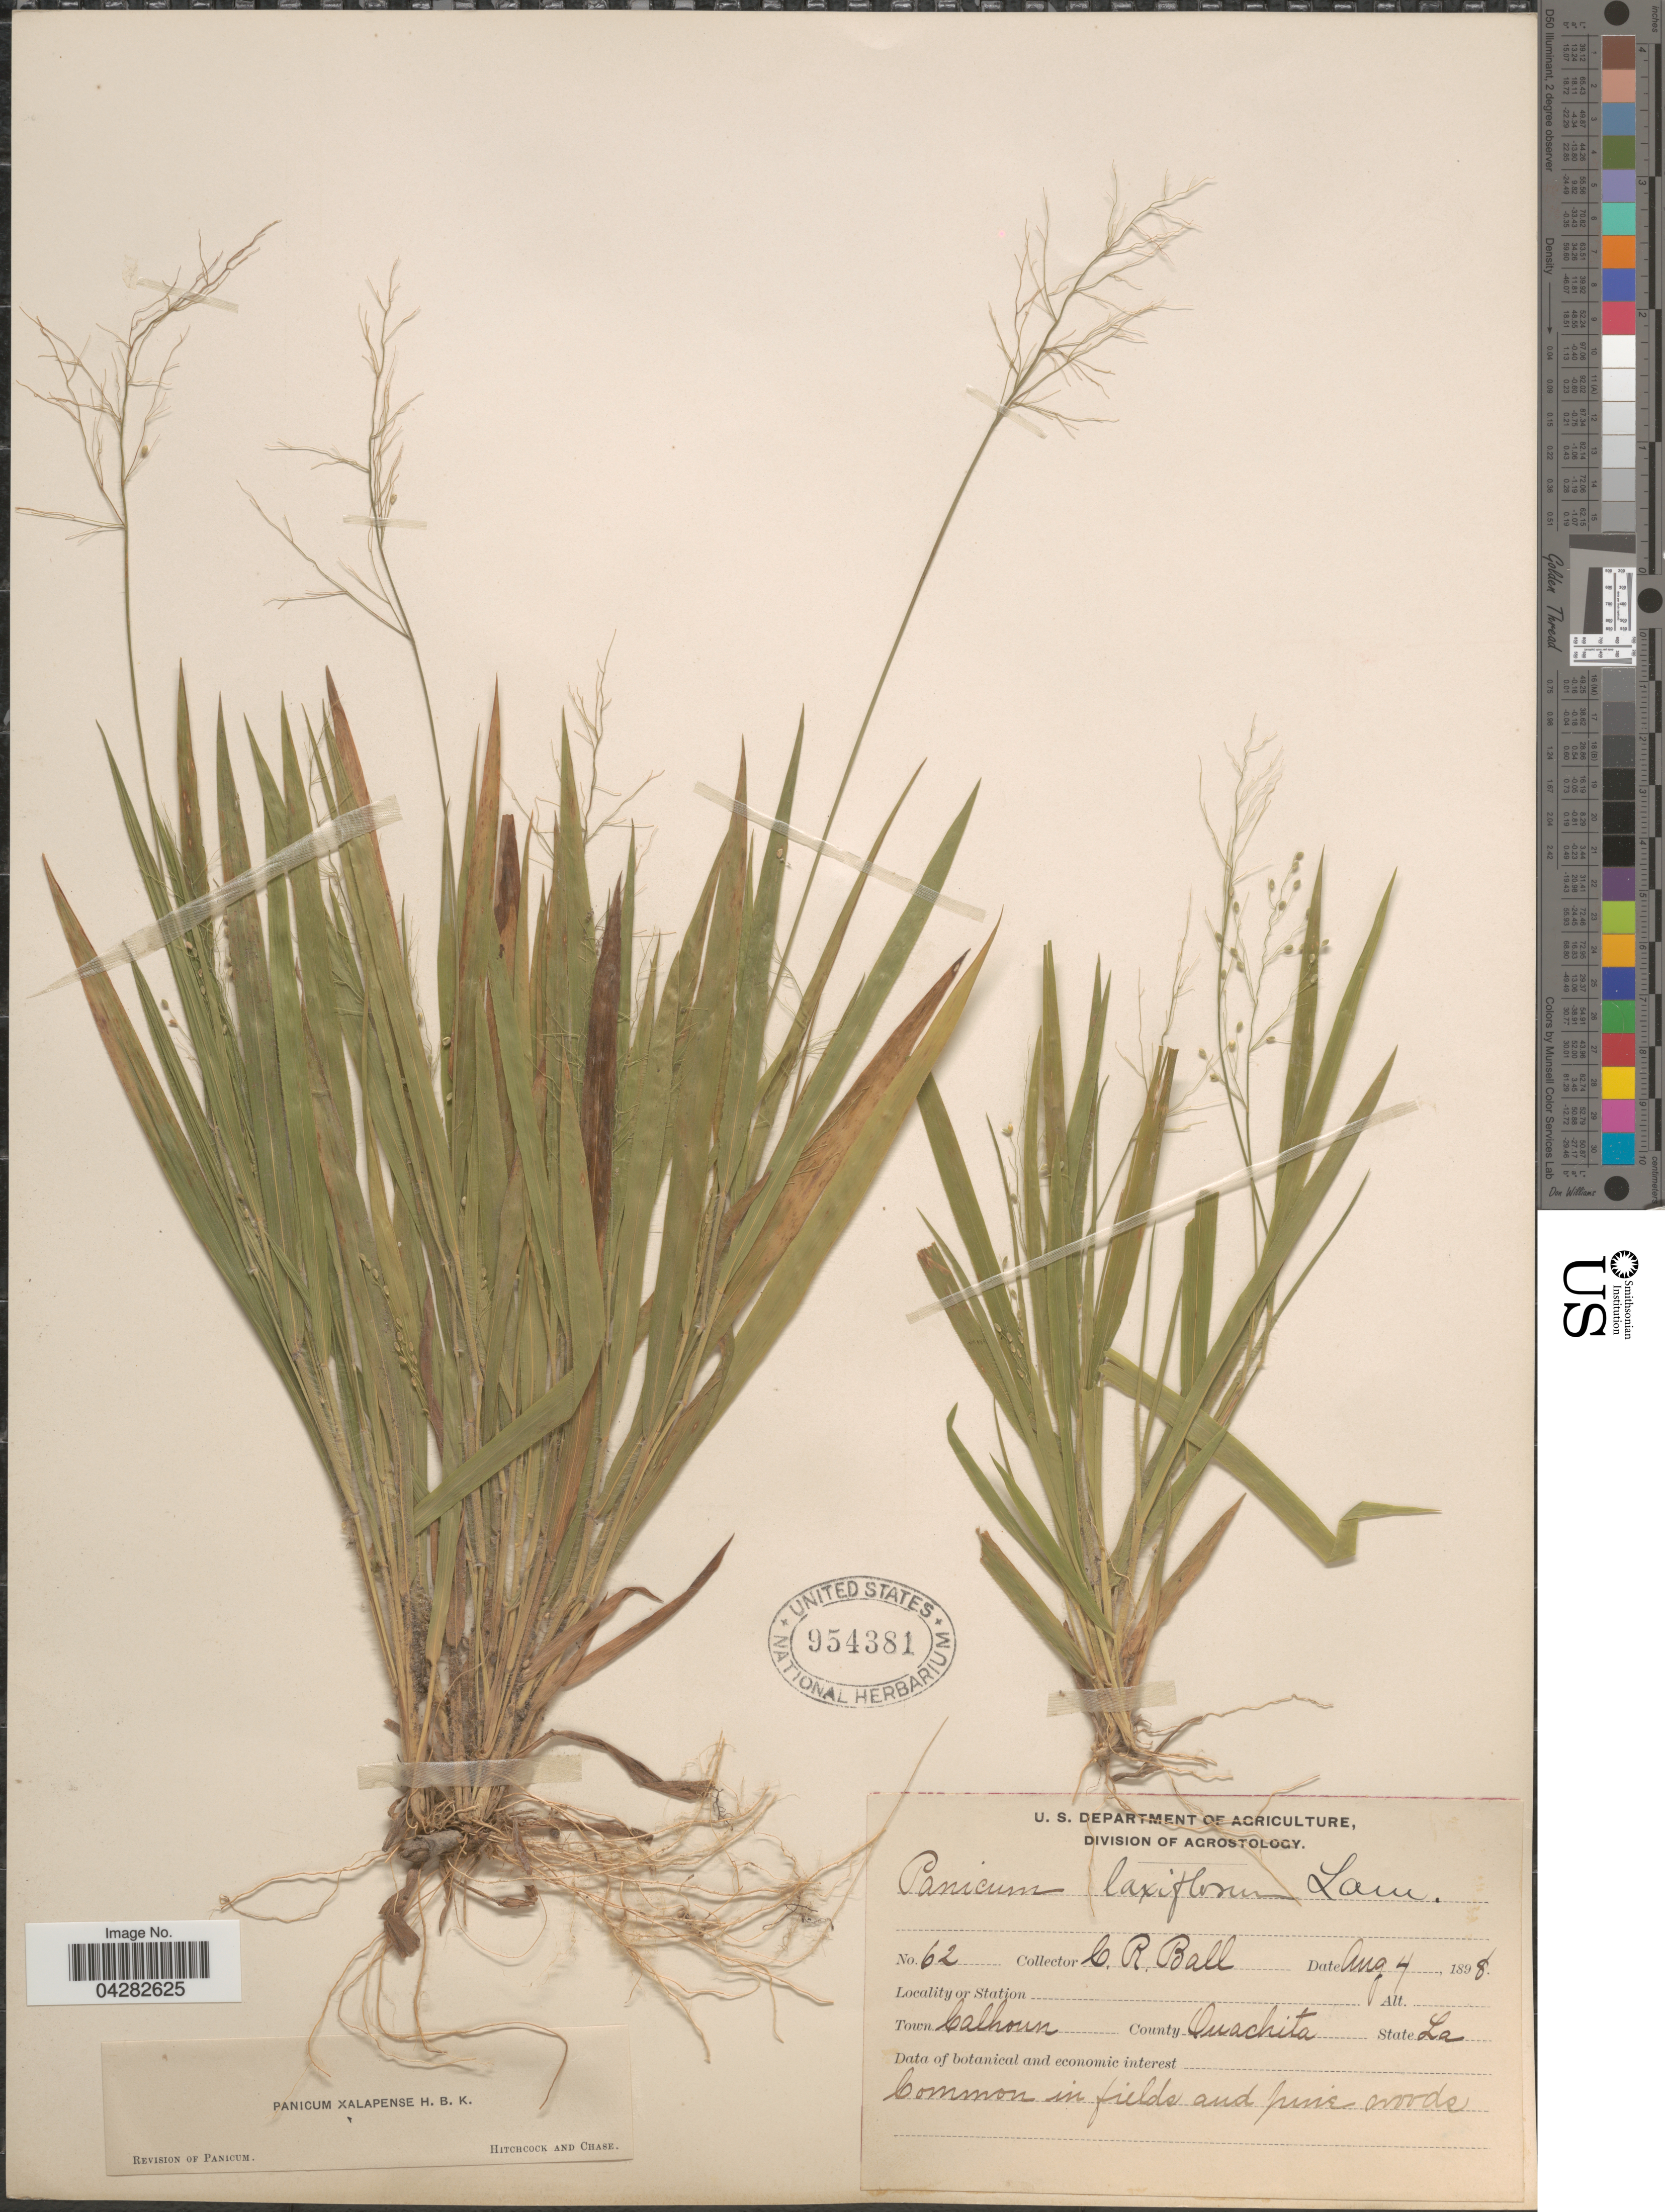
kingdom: Plantae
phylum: Tracheophyta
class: Liliopsida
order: Poales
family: Poaceae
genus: Dichanthelium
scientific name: Dichanthelium laxiflorum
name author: (Lam.) Gould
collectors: C. R. Ball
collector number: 62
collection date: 1898-08-04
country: United States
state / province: Louisiana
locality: Town Calhoun. County Ouachita.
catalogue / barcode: US 954381